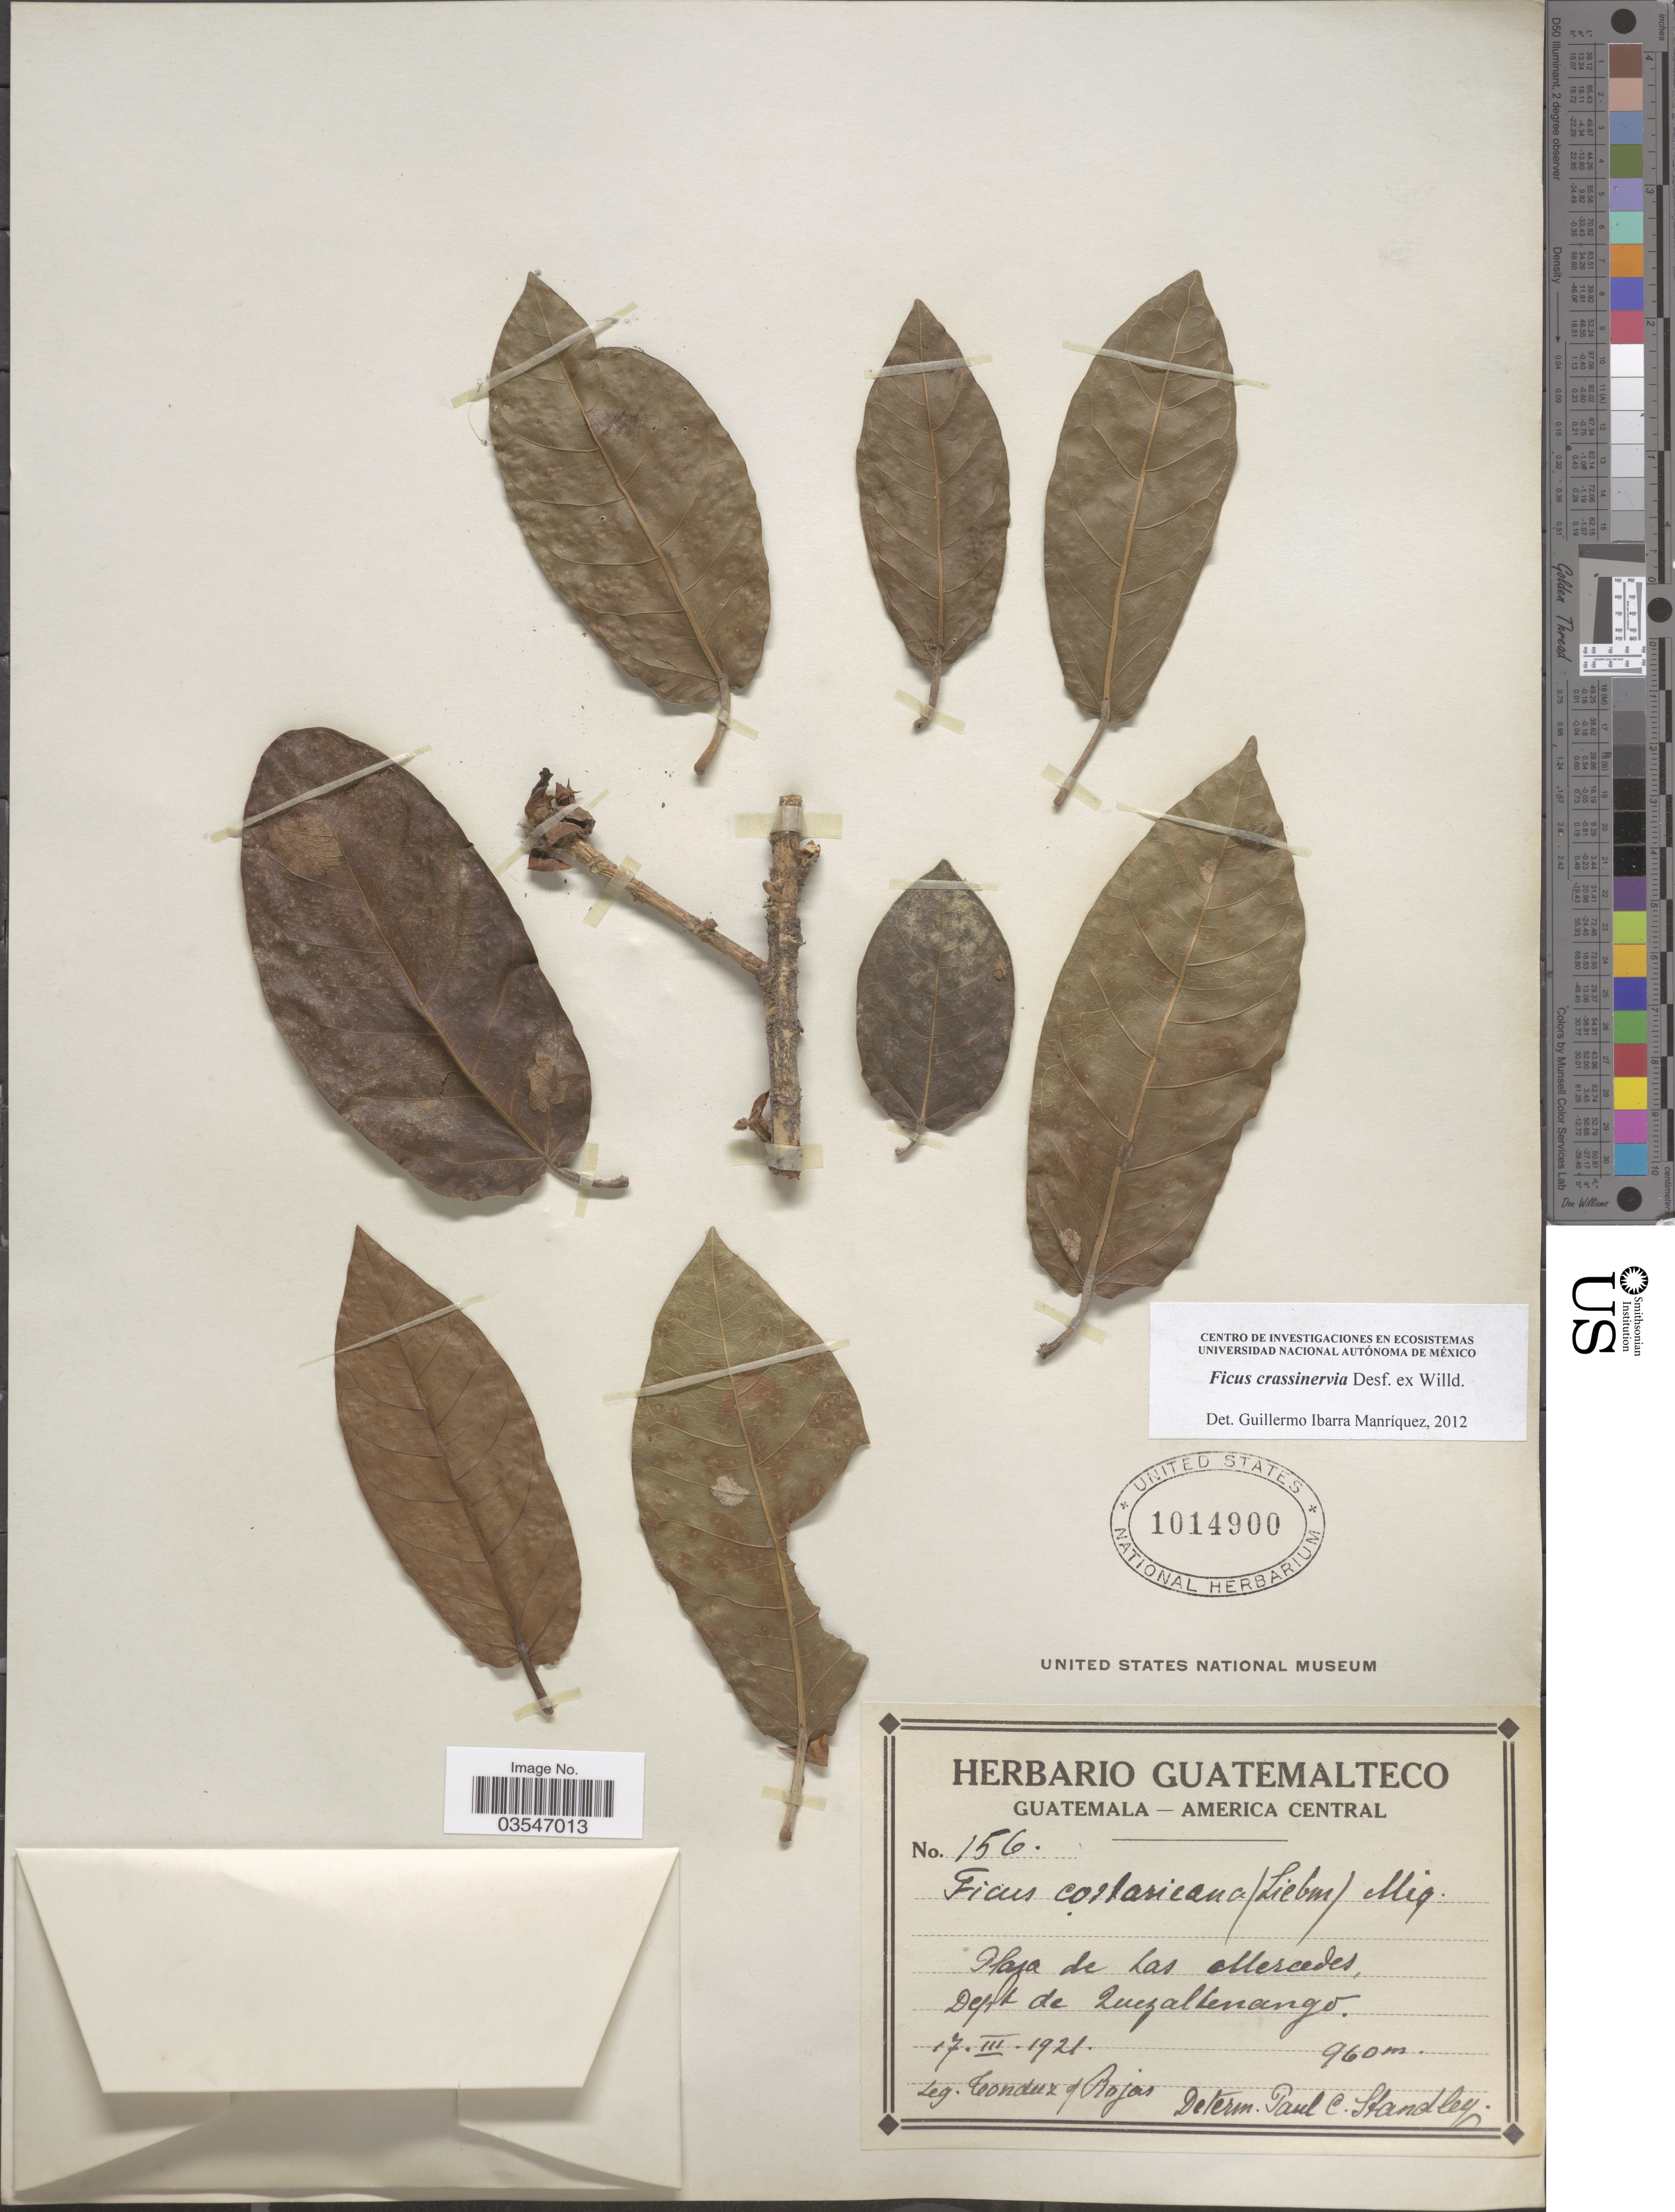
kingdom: Plantae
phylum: Tracheophyta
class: Magnoliopsida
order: Rosales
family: Moraceae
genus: Ficus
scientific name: Ficus crassinervia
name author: Desf. ex Willd.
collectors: Tonduz & Rojas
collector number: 156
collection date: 1921-03-17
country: Guatemala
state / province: Quetzaltenango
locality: Playa de las Mercedes, Dept de Quetzaltenango.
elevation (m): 960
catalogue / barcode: US 1014900